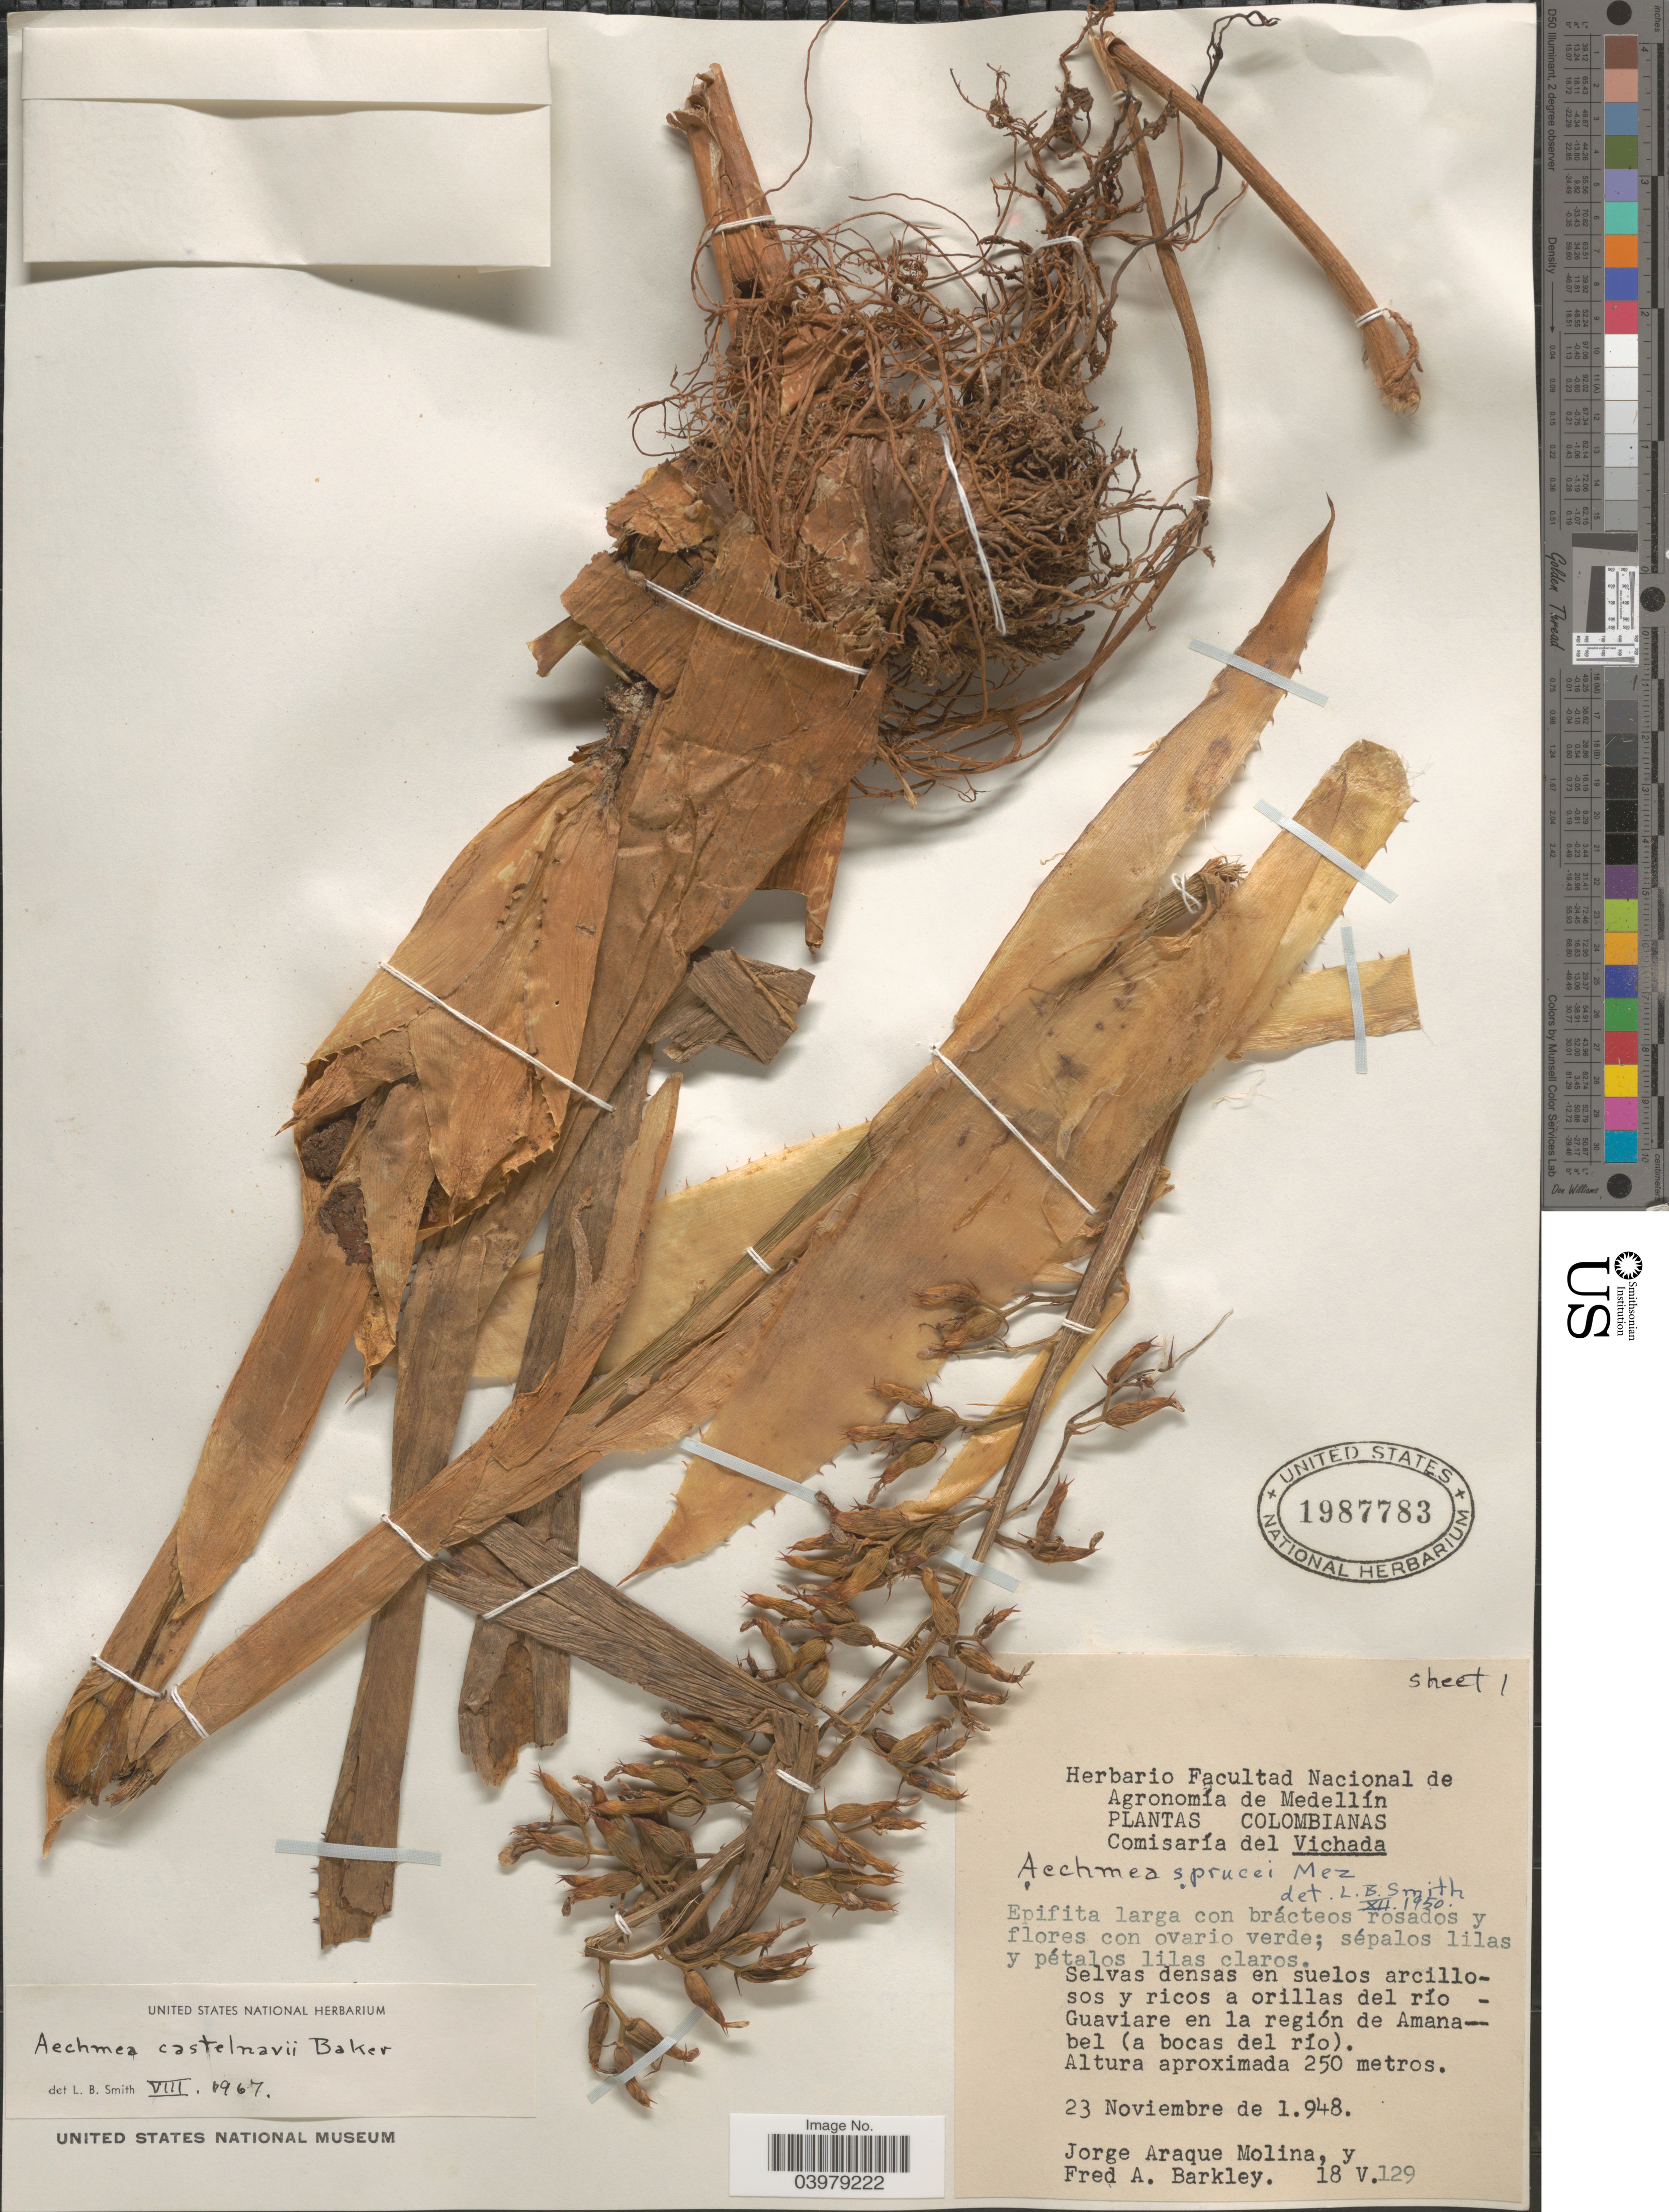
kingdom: Plantae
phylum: Tracheophyta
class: Liliopsida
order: Poales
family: Bromeliaceae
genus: Aechmea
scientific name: Aechmea castelnavii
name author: Baker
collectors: J. Araque Molina & F. A. Barkley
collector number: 18V129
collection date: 1948-11-23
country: Colombia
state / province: Vichada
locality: Comisaría del Vichada. Selvas densas en suelos arcillosos y ricos a orillas del río - Guaviare en la región de Amanabel (a bocas del río).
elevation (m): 250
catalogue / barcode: US 1987783